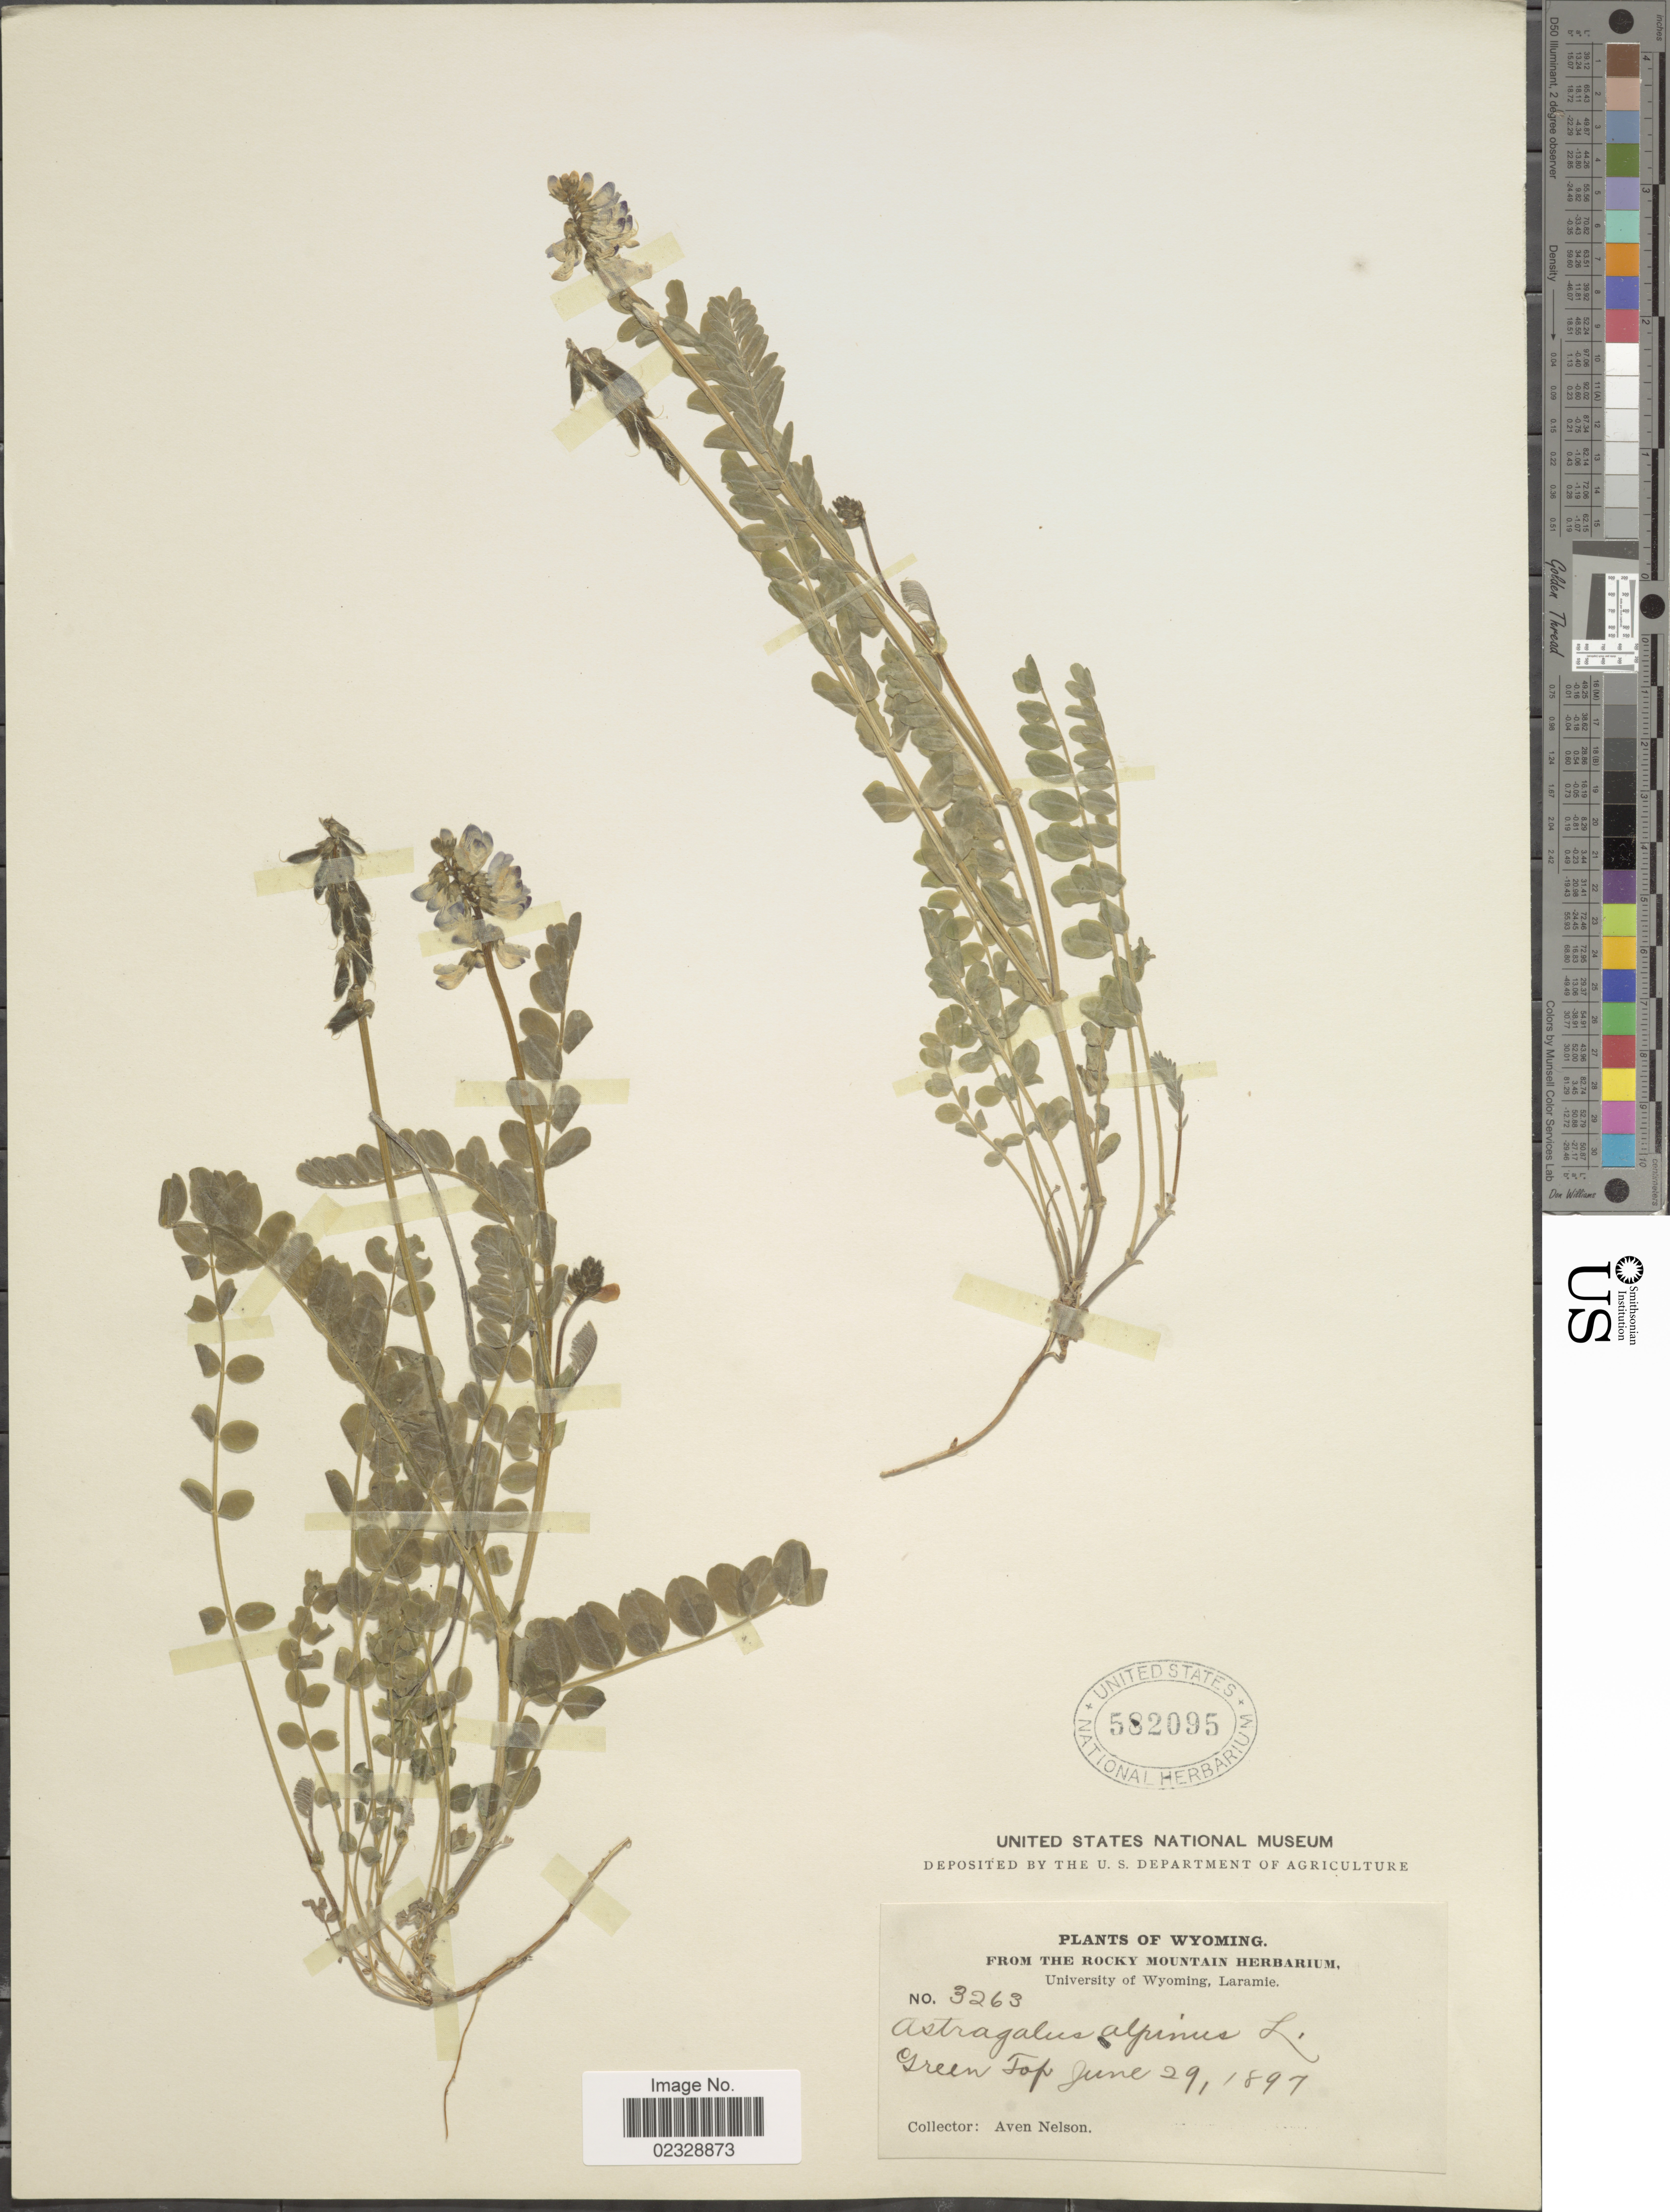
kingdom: Plantae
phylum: Tracheophyta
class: Magnoliopsida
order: Fabales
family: Fabaceae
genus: Astragalus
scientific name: Astragalus alpinus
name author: L.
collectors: A. Nelson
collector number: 3263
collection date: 1897-06-29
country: United States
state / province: Wyoming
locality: Green Top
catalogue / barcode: US 582095